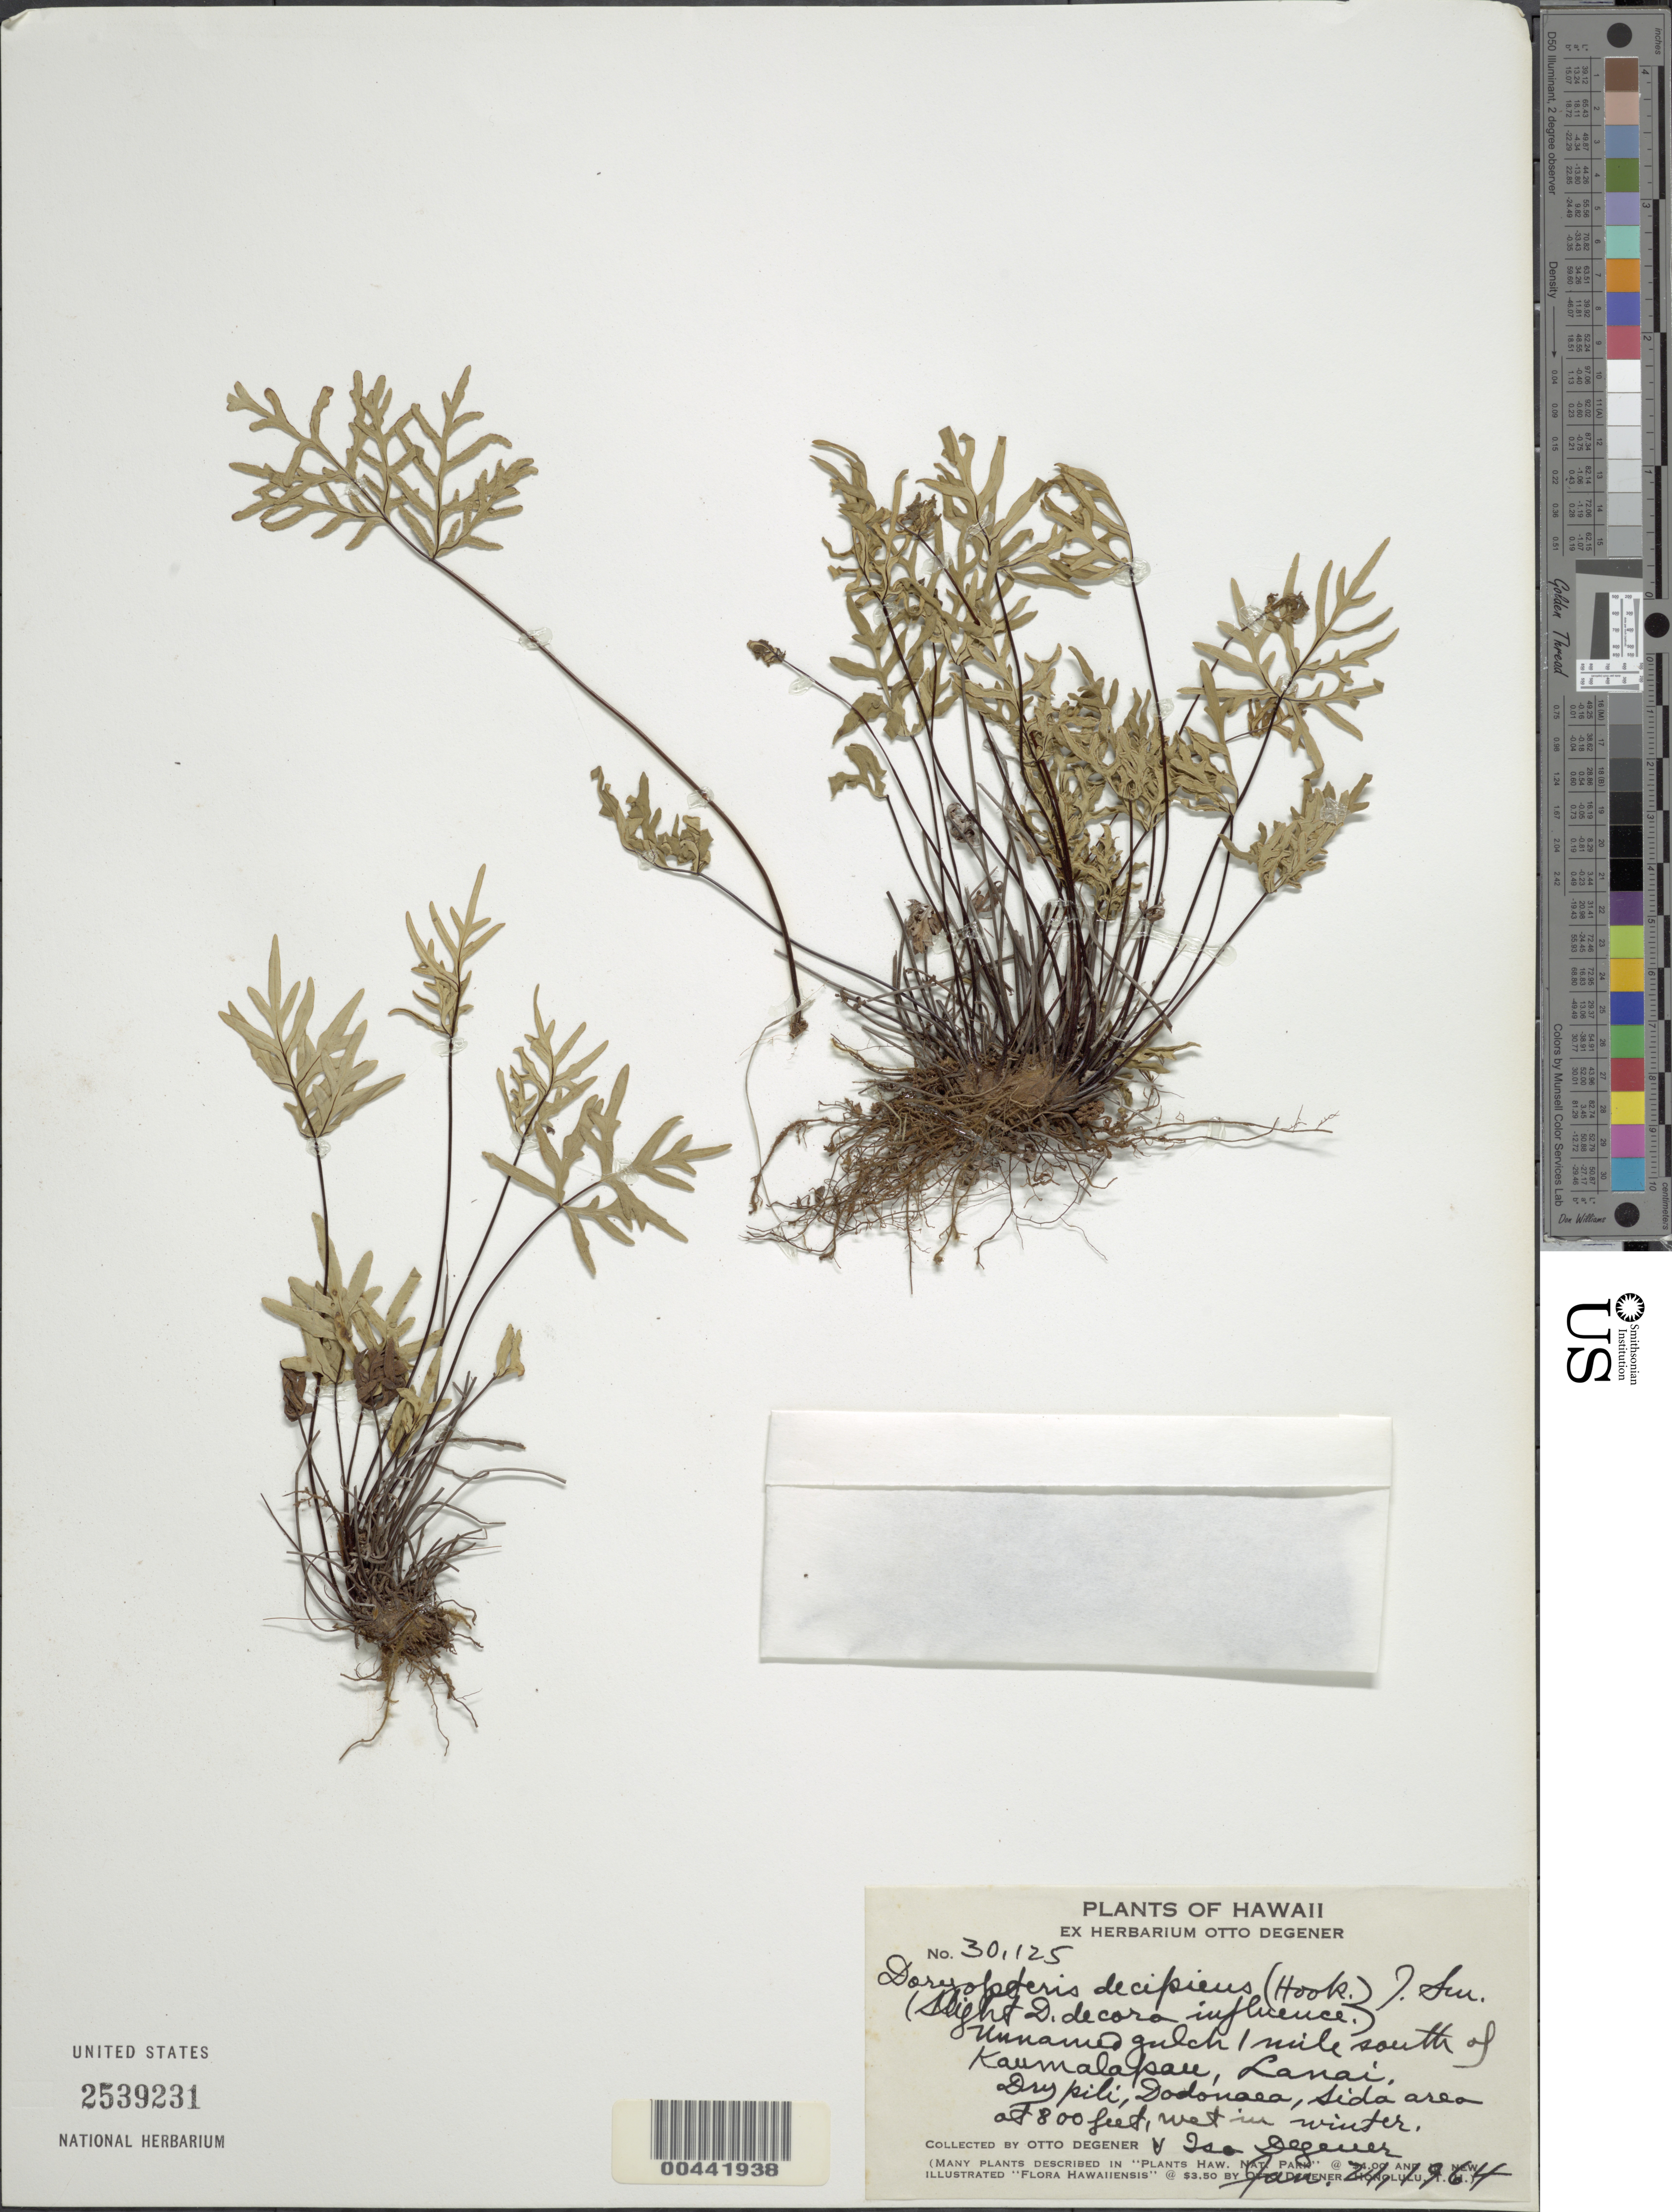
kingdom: Plantae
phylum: Tracheophyta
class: Polypodiopsida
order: Polypodiales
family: Pteridaceae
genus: Doryopteris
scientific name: Doryopteris decipiens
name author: (Hook.) J. Sm.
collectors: O. Degener & I. Degener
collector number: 30125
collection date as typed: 24 Jan 1964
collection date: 1964-01-24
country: United States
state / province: Hawaii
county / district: Maui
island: Lana'i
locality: Unnamed gulch 1 mi S of Kaumalapau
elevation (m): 244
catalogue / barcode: US 2539231